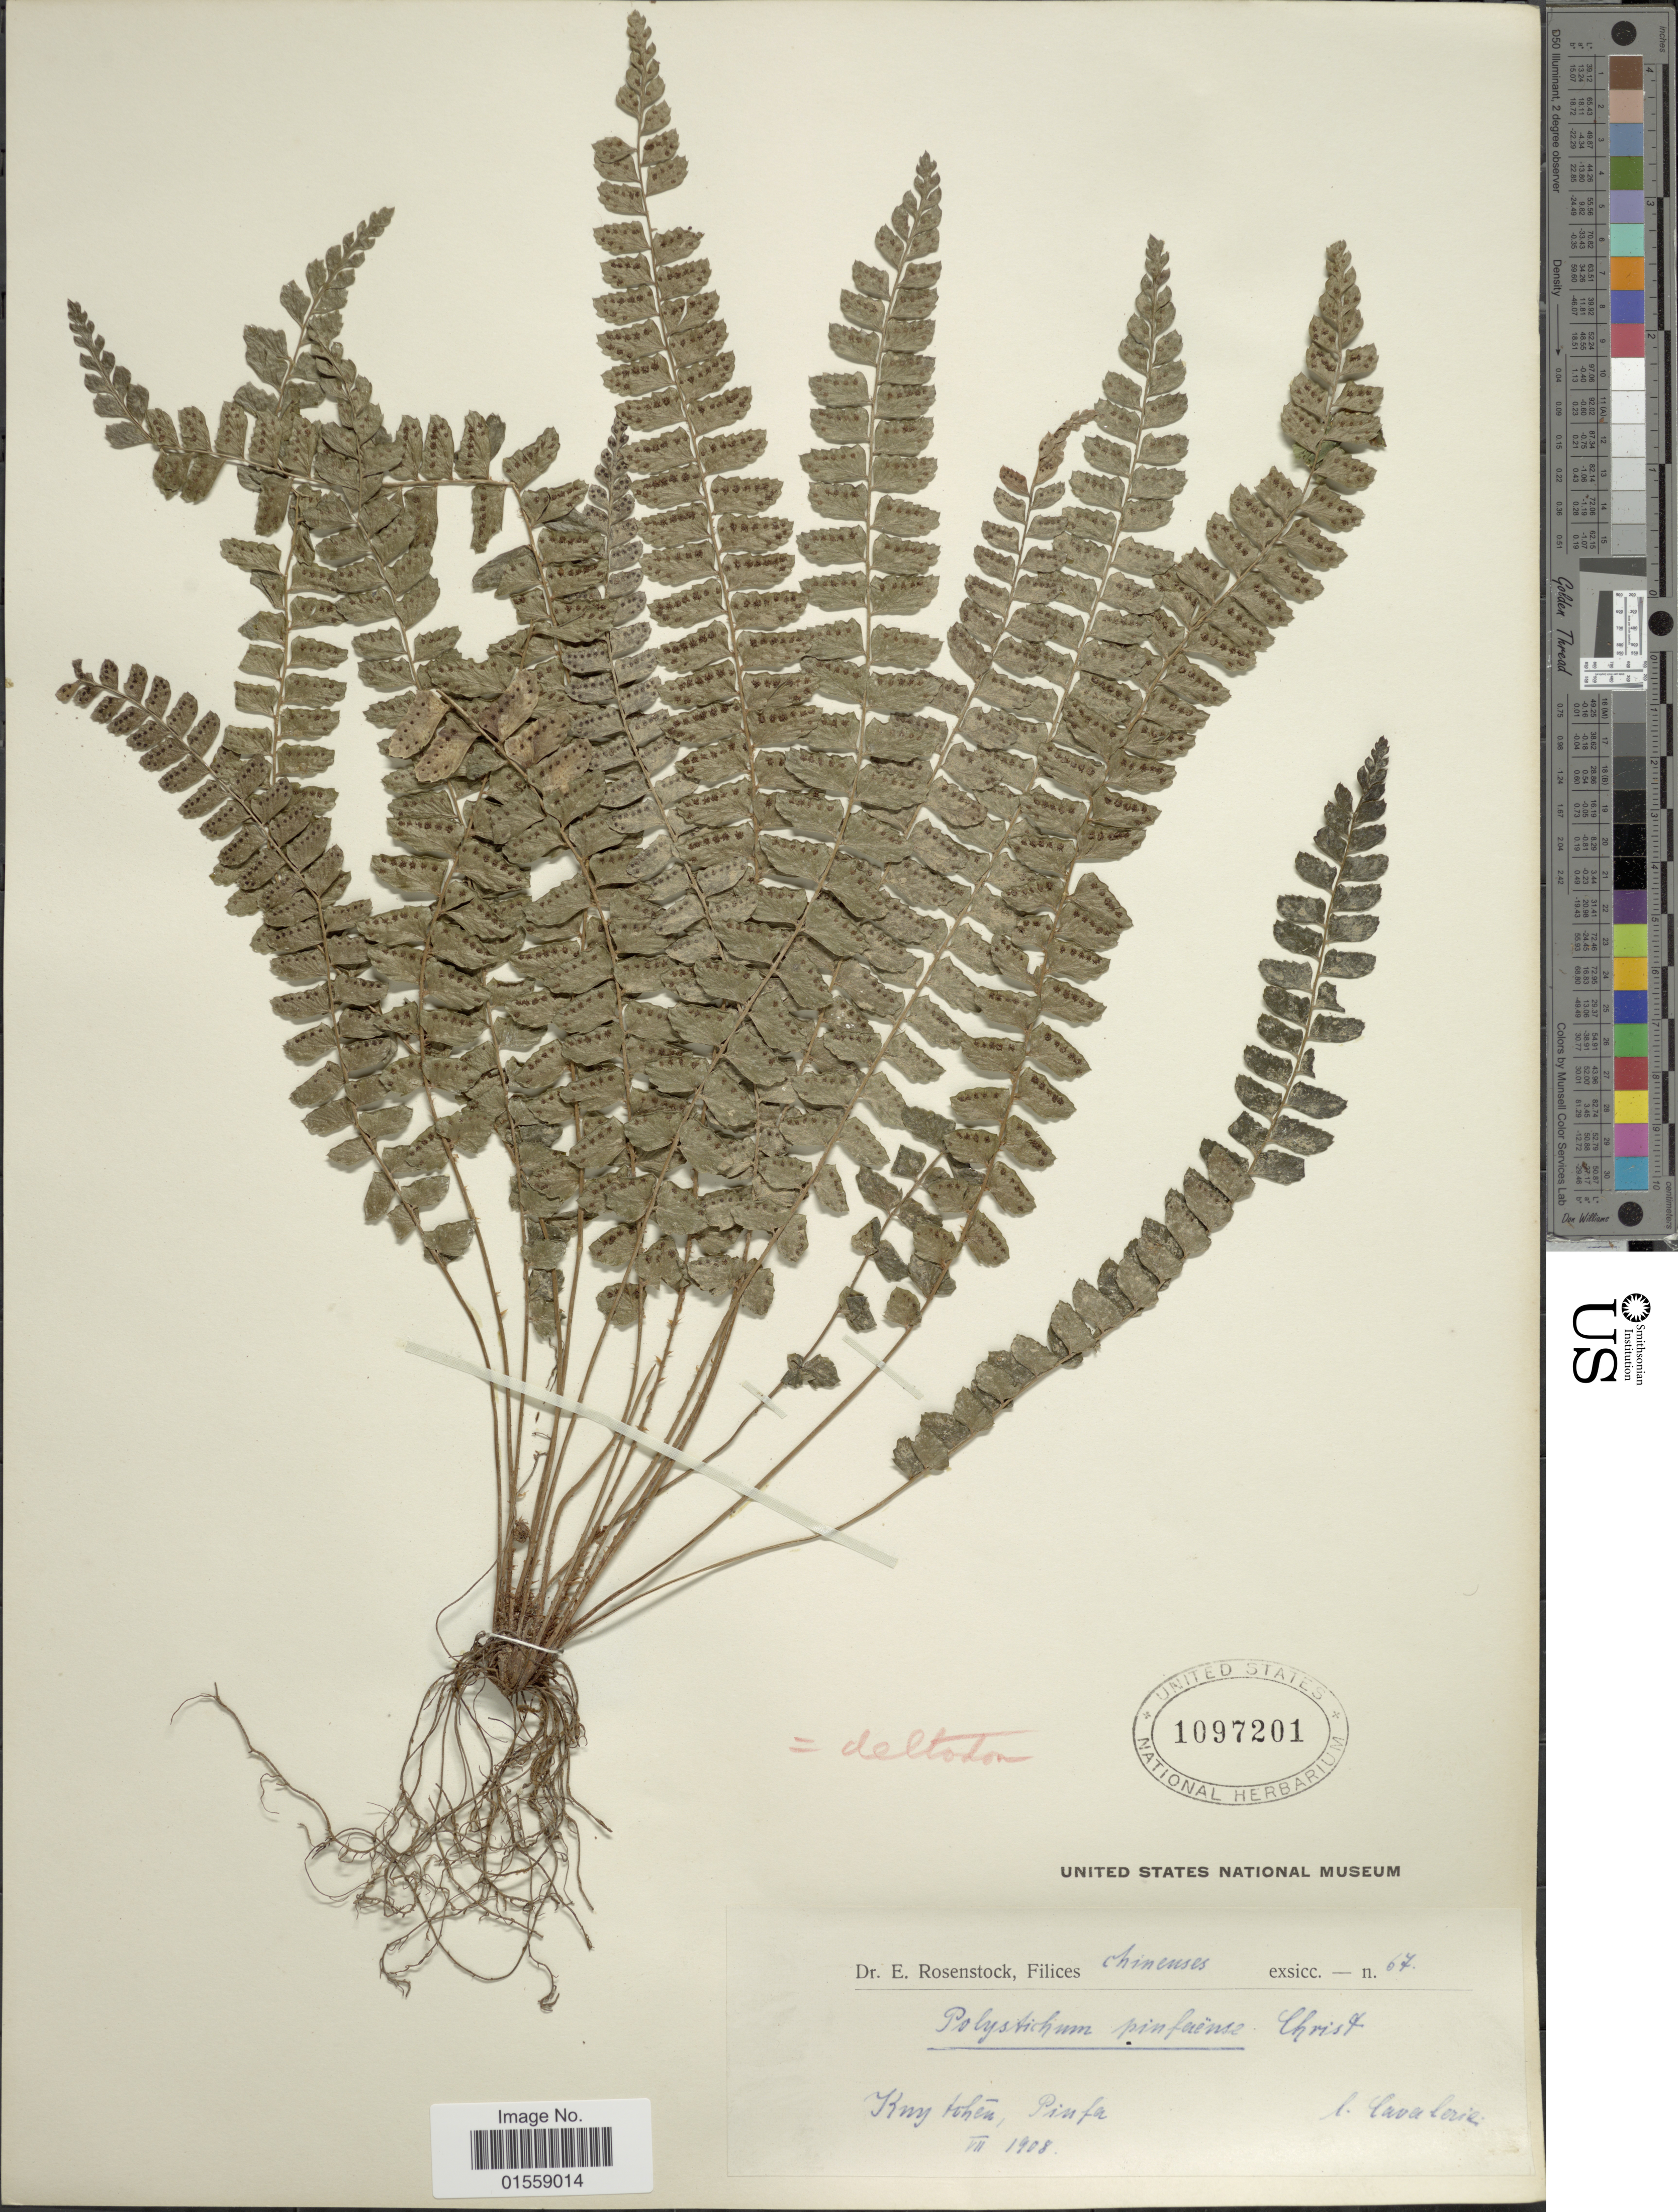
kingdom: Plantae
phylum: Tracheophyta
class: Polypodiopsida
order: Polypodiales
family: Dryopteridaceae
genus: Polystichum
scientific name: Polystichum deltodon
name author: (Baker) Diels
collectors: -. Cavalerie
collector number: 67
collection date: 1908-07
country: China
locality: Chinenses, Kny Cohen Pinfa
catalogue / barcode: US 1097201